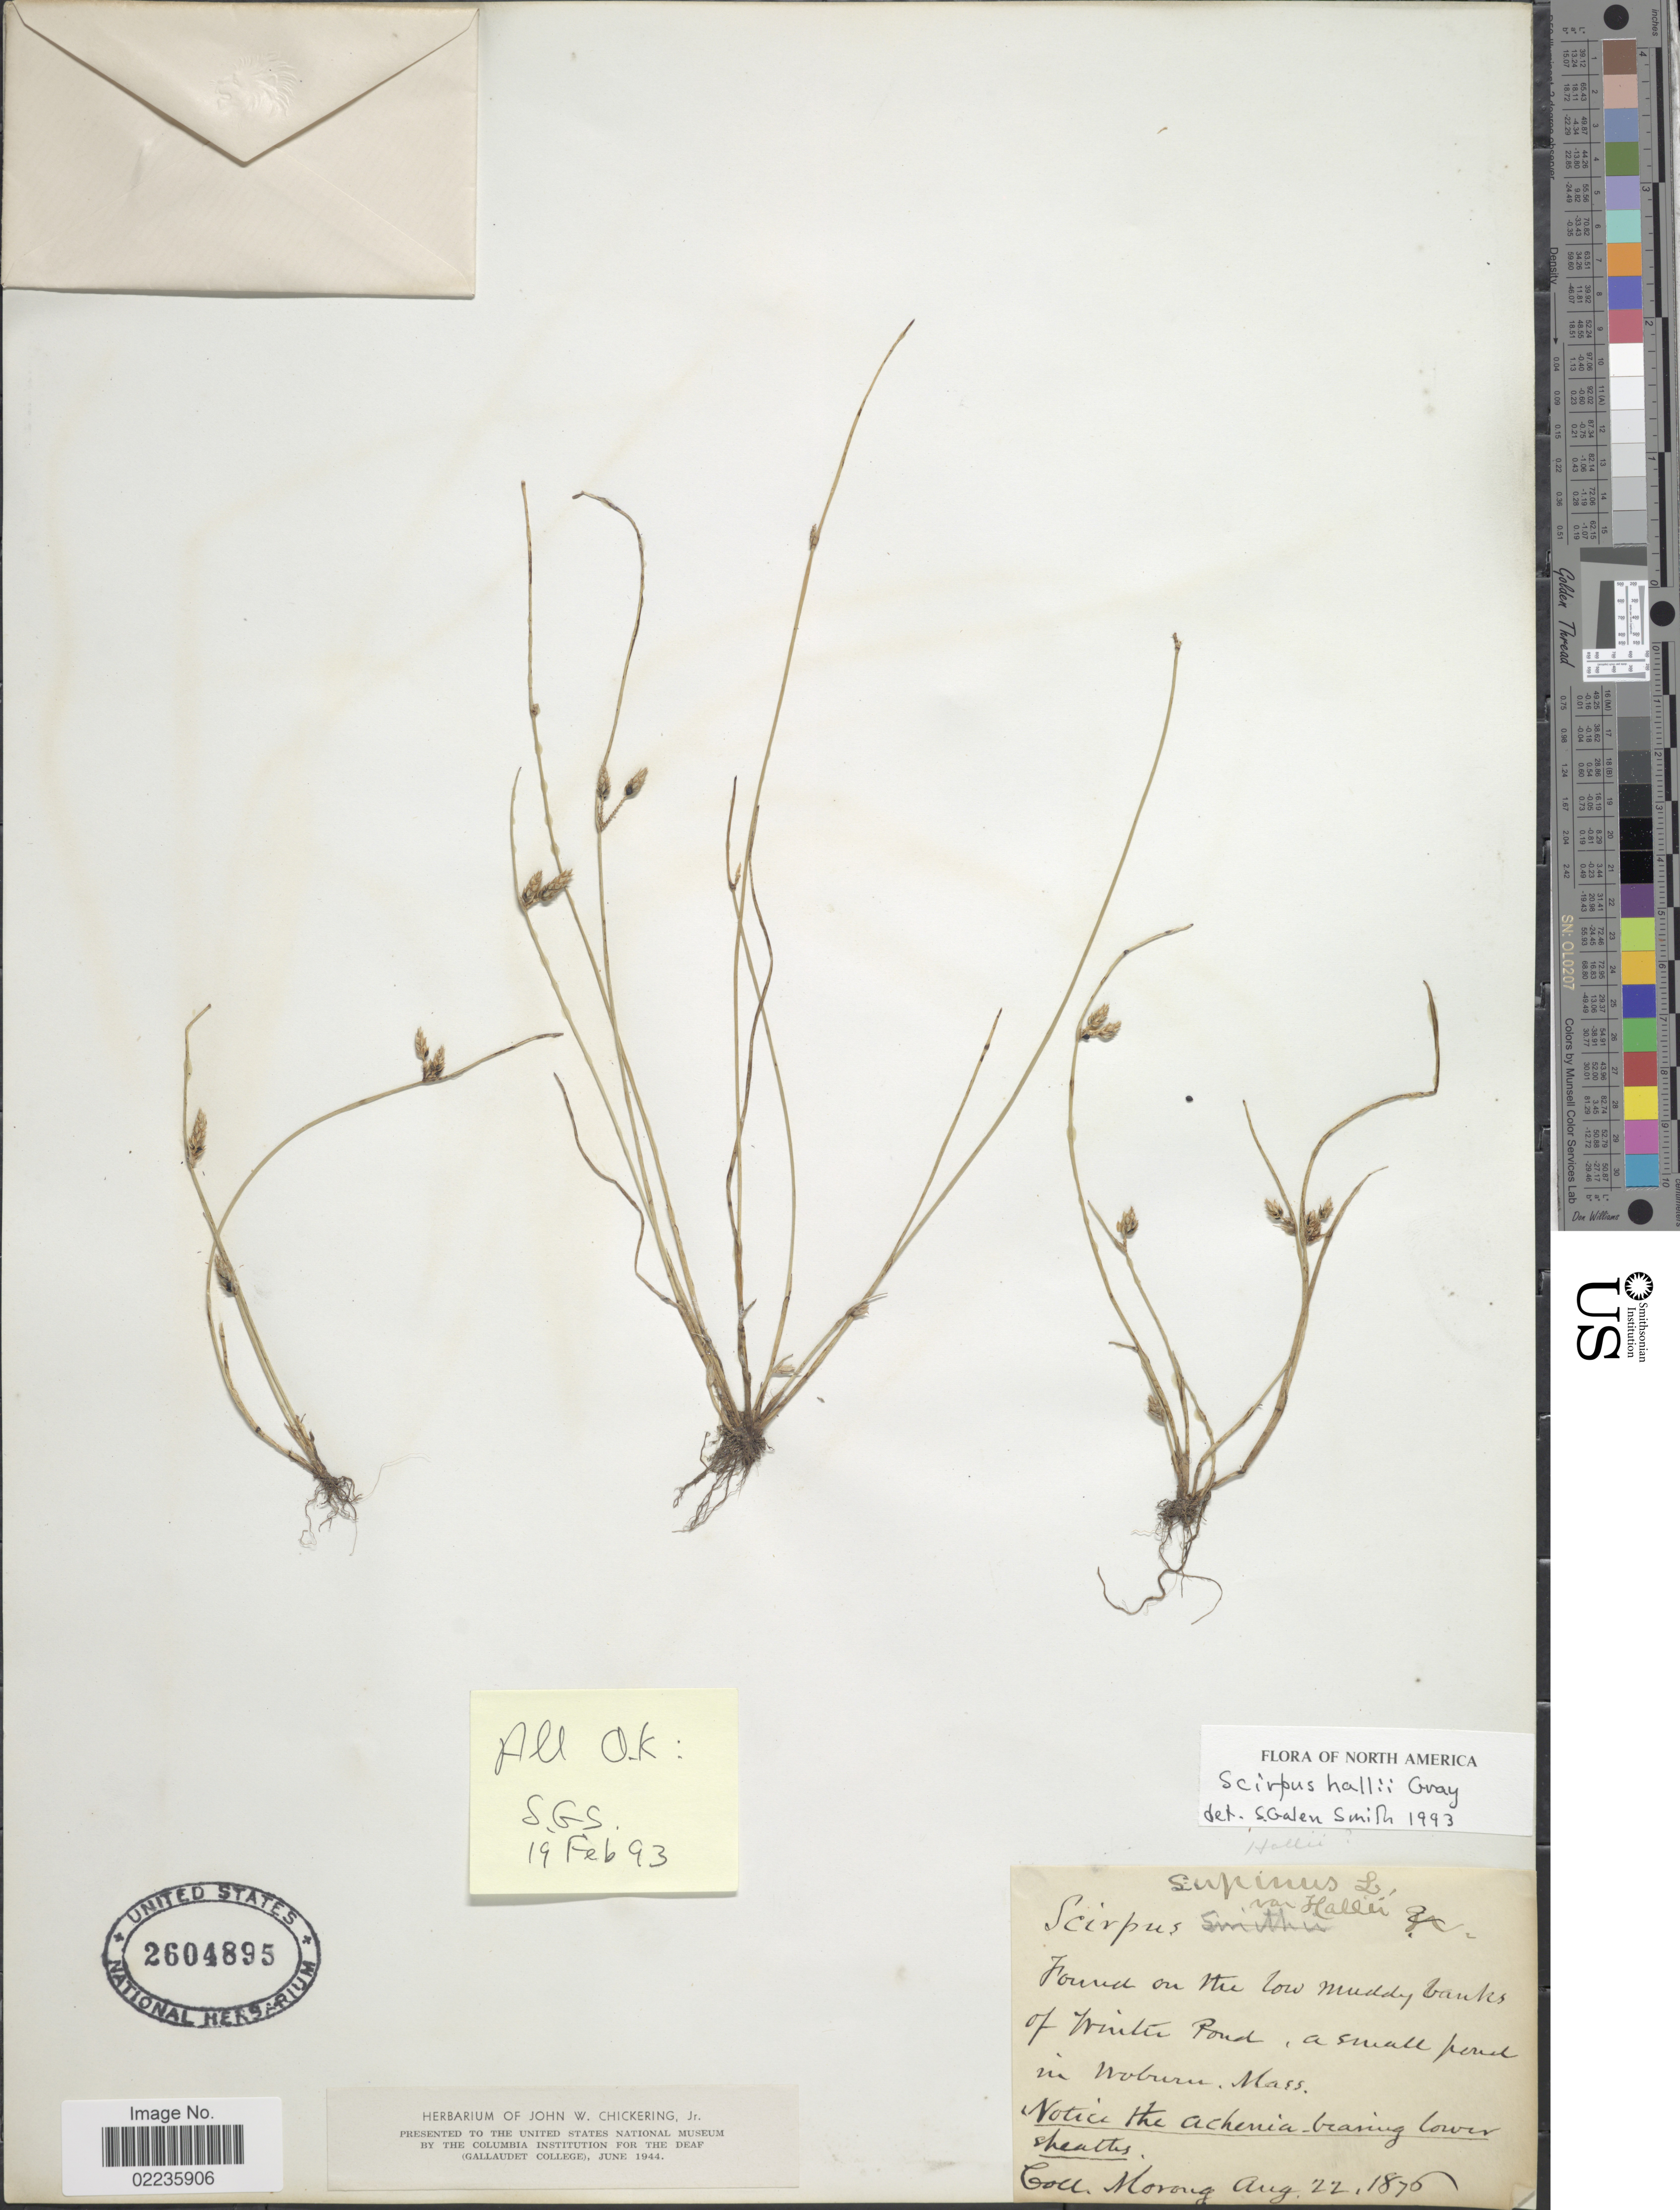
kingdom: Plantae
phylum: Tracheophyta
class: Liliopsida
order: Poales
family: Cyperaceae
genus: Schoenoplectus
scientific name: Schoenoplectus hallii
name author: (A. Gray) S.G. Sm.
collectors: Morong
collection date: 1876-08-22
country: United States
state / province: Massachusetts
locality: On the low muddy banks of Winter Pond, a small pond in Woburn, Mass.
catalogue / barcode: US 2604895